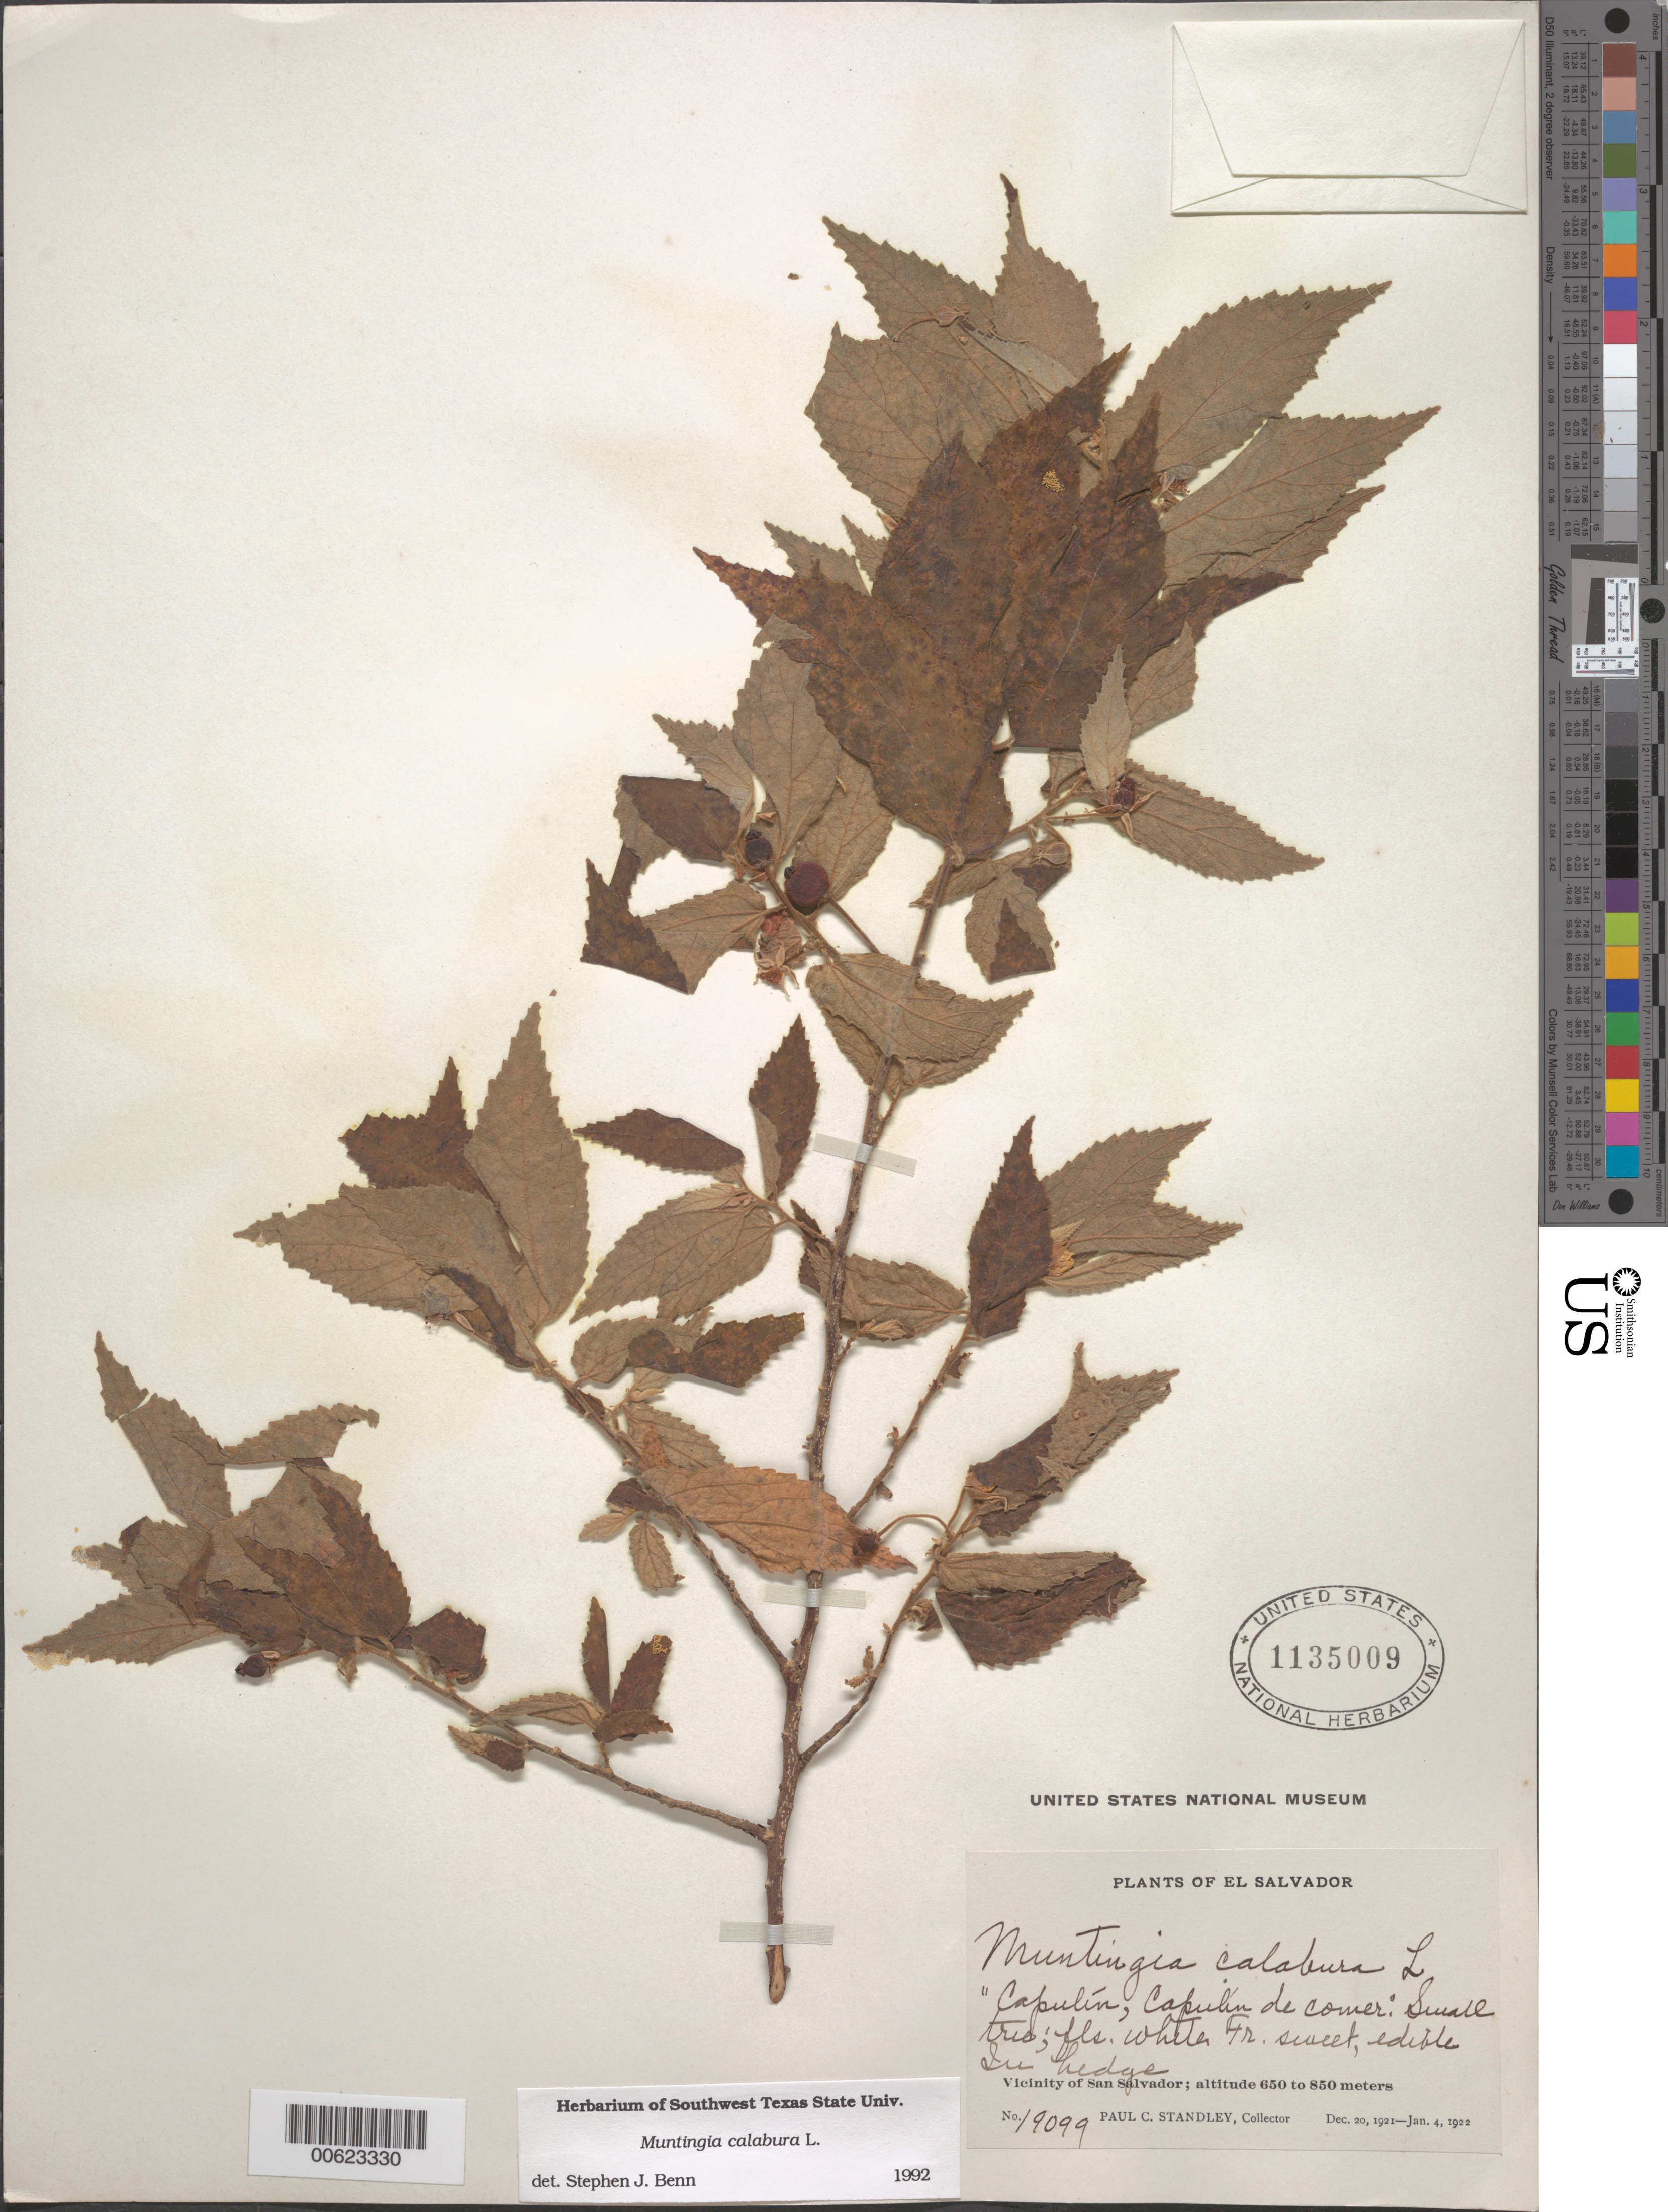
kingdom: Plantae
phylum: Tracheophyta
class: Magnoliopsida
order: Malvales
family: Muntingiaceae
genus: Muntingia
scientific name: Muntingia calabura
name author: L.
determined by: Benn, S. J.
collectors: P. C. Standley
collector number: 19099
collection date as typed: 20 Dec 1921 to 04 Jan 1922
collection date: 1921-12-20/1922-01-04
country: El Salvador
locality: Vicinity of San Salvador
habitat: In hedges.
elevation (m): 650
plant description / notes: Common name: Capulin; Common name: Capulin de comer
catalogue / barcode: US 1135009